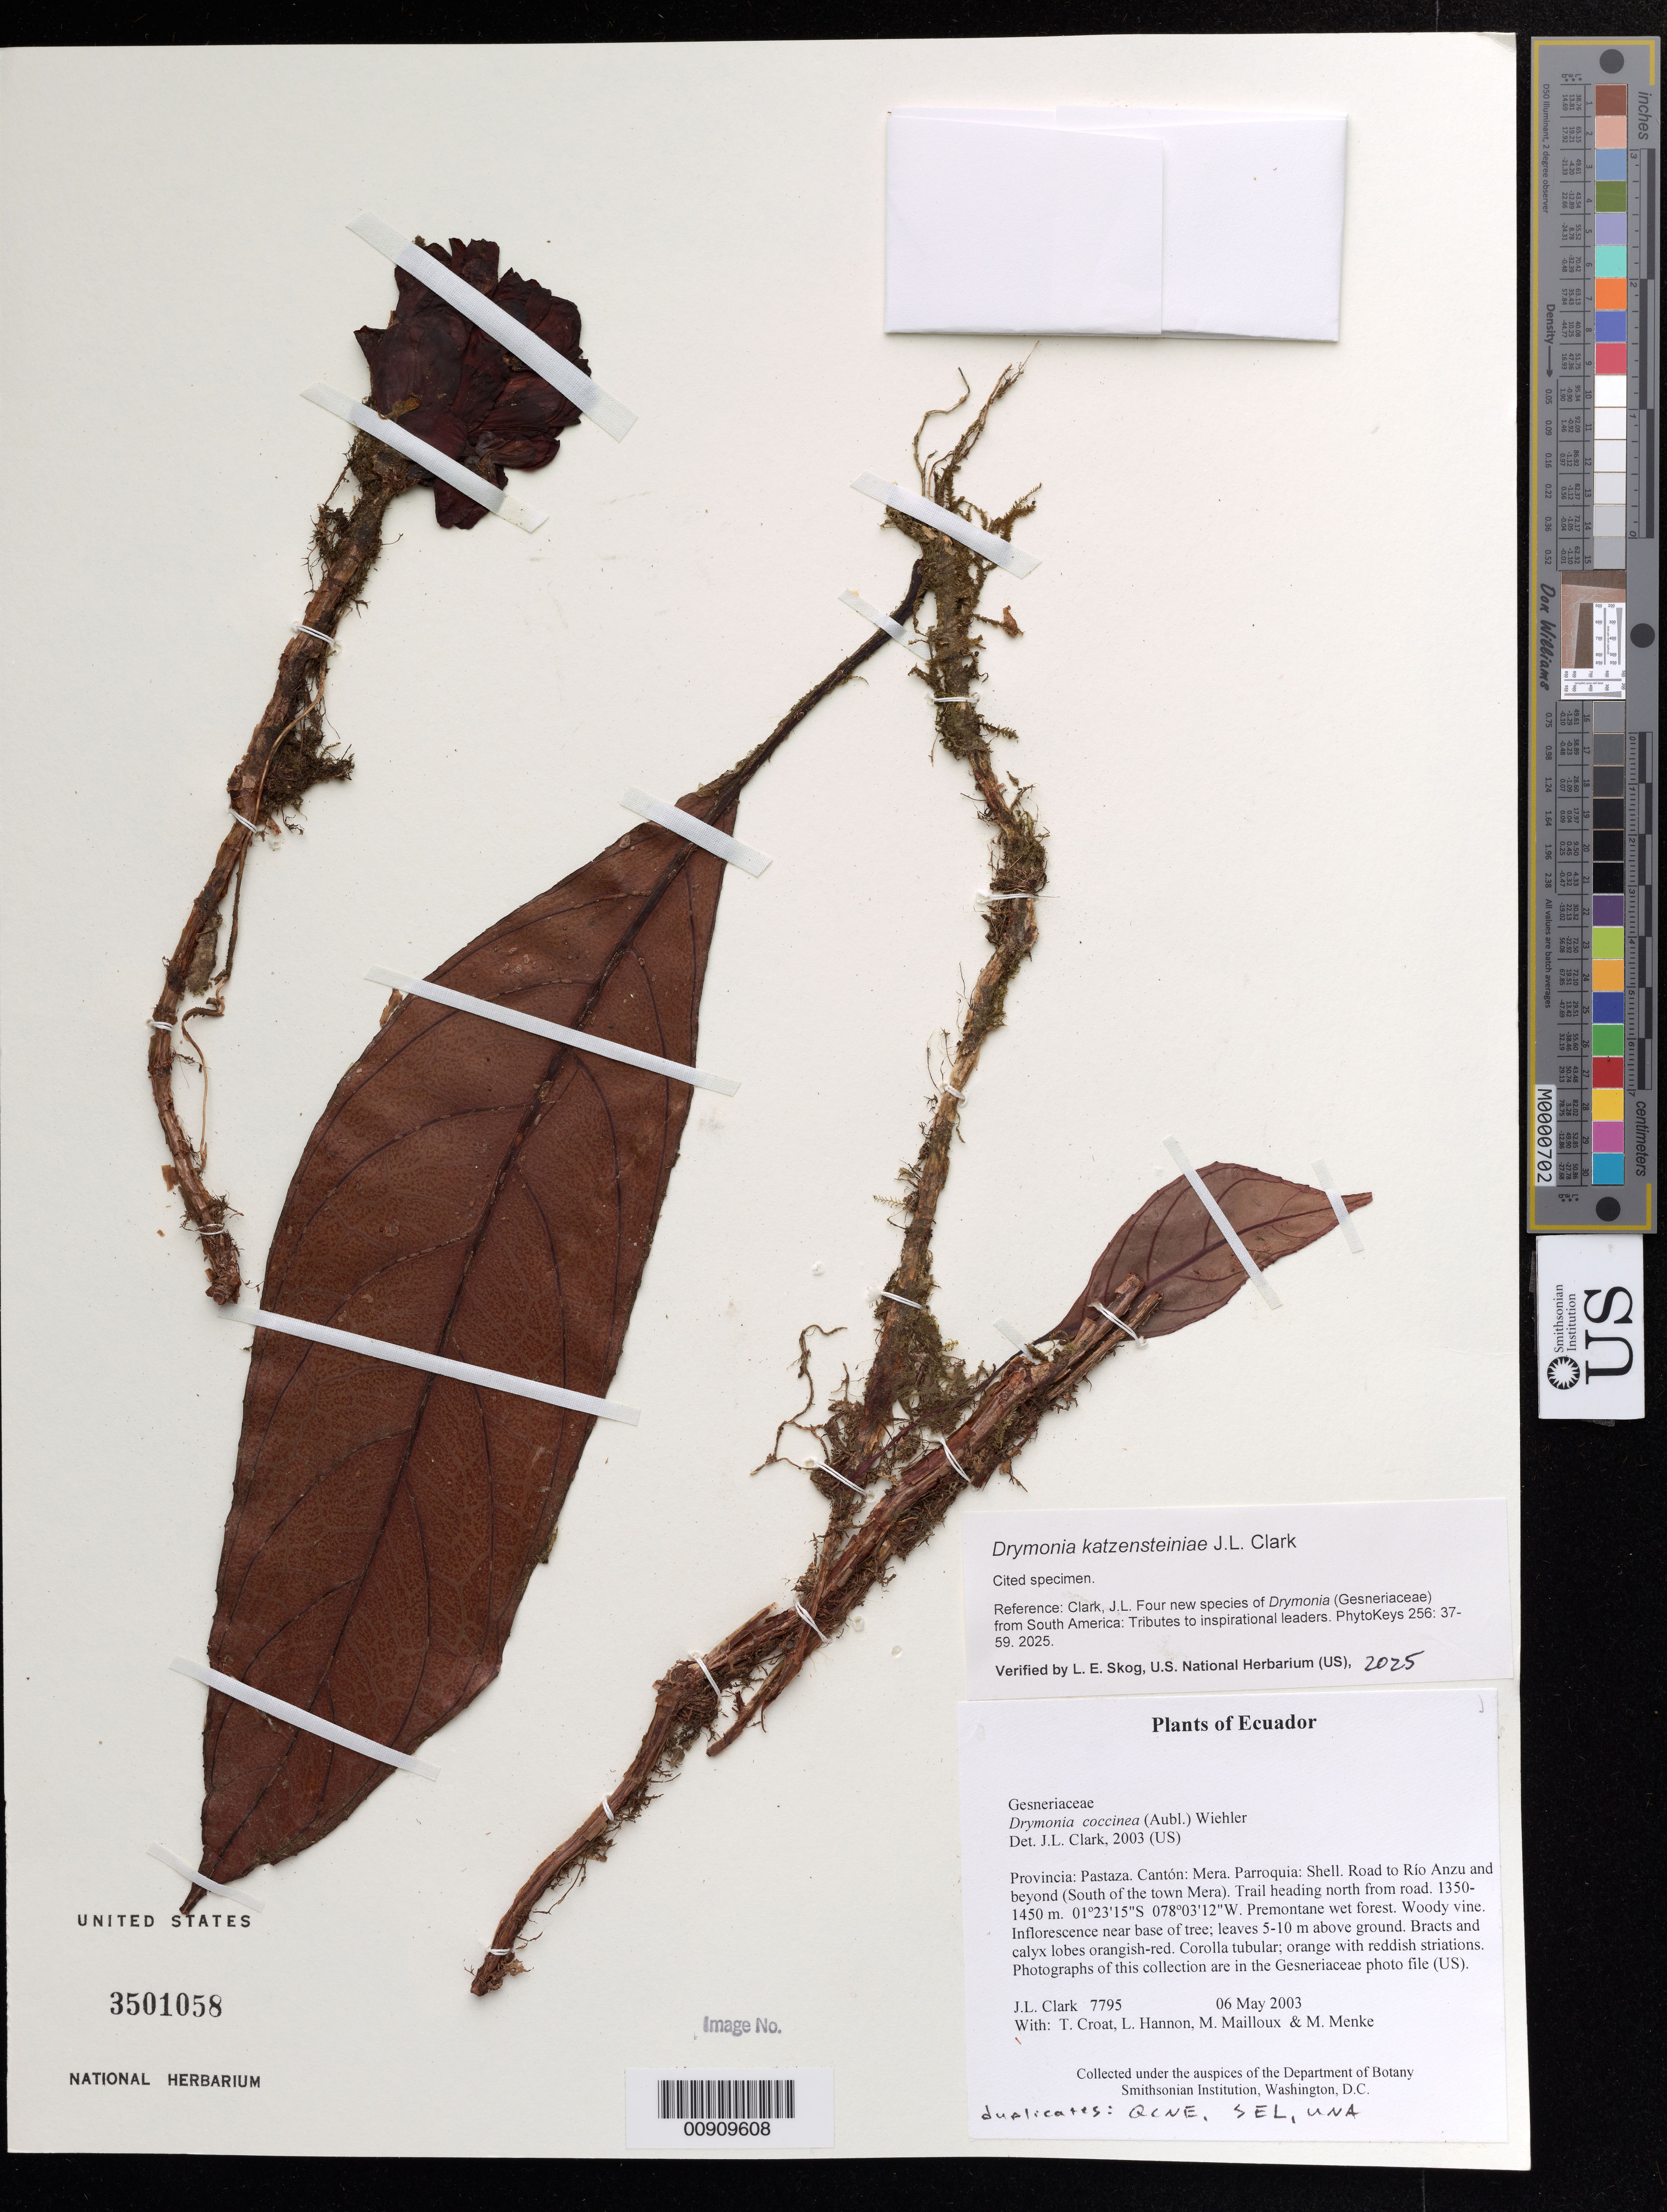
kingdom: Plantae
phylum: Tracheophyta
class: Magnoliopsida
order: Lamiales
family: Gesneriaceae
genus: Drymonia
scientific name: Drymonia katzensteiniae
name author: J.L. Clark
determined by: Skog, Laurence E.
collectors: J. L. Clark, T. B. Croat, L. Hannon, M. Mailloux & M. Menke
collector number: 7795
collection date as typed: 06 May 2003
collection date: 2003-05-06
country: Ecuador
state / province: Pastaza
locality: Mera. Parroquia: Shell. Road to Río Anzu and beyond (South of the town Mera). Trail heading north from road.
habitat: Premontane wet forest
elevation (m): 1350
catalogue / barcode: US 3501058